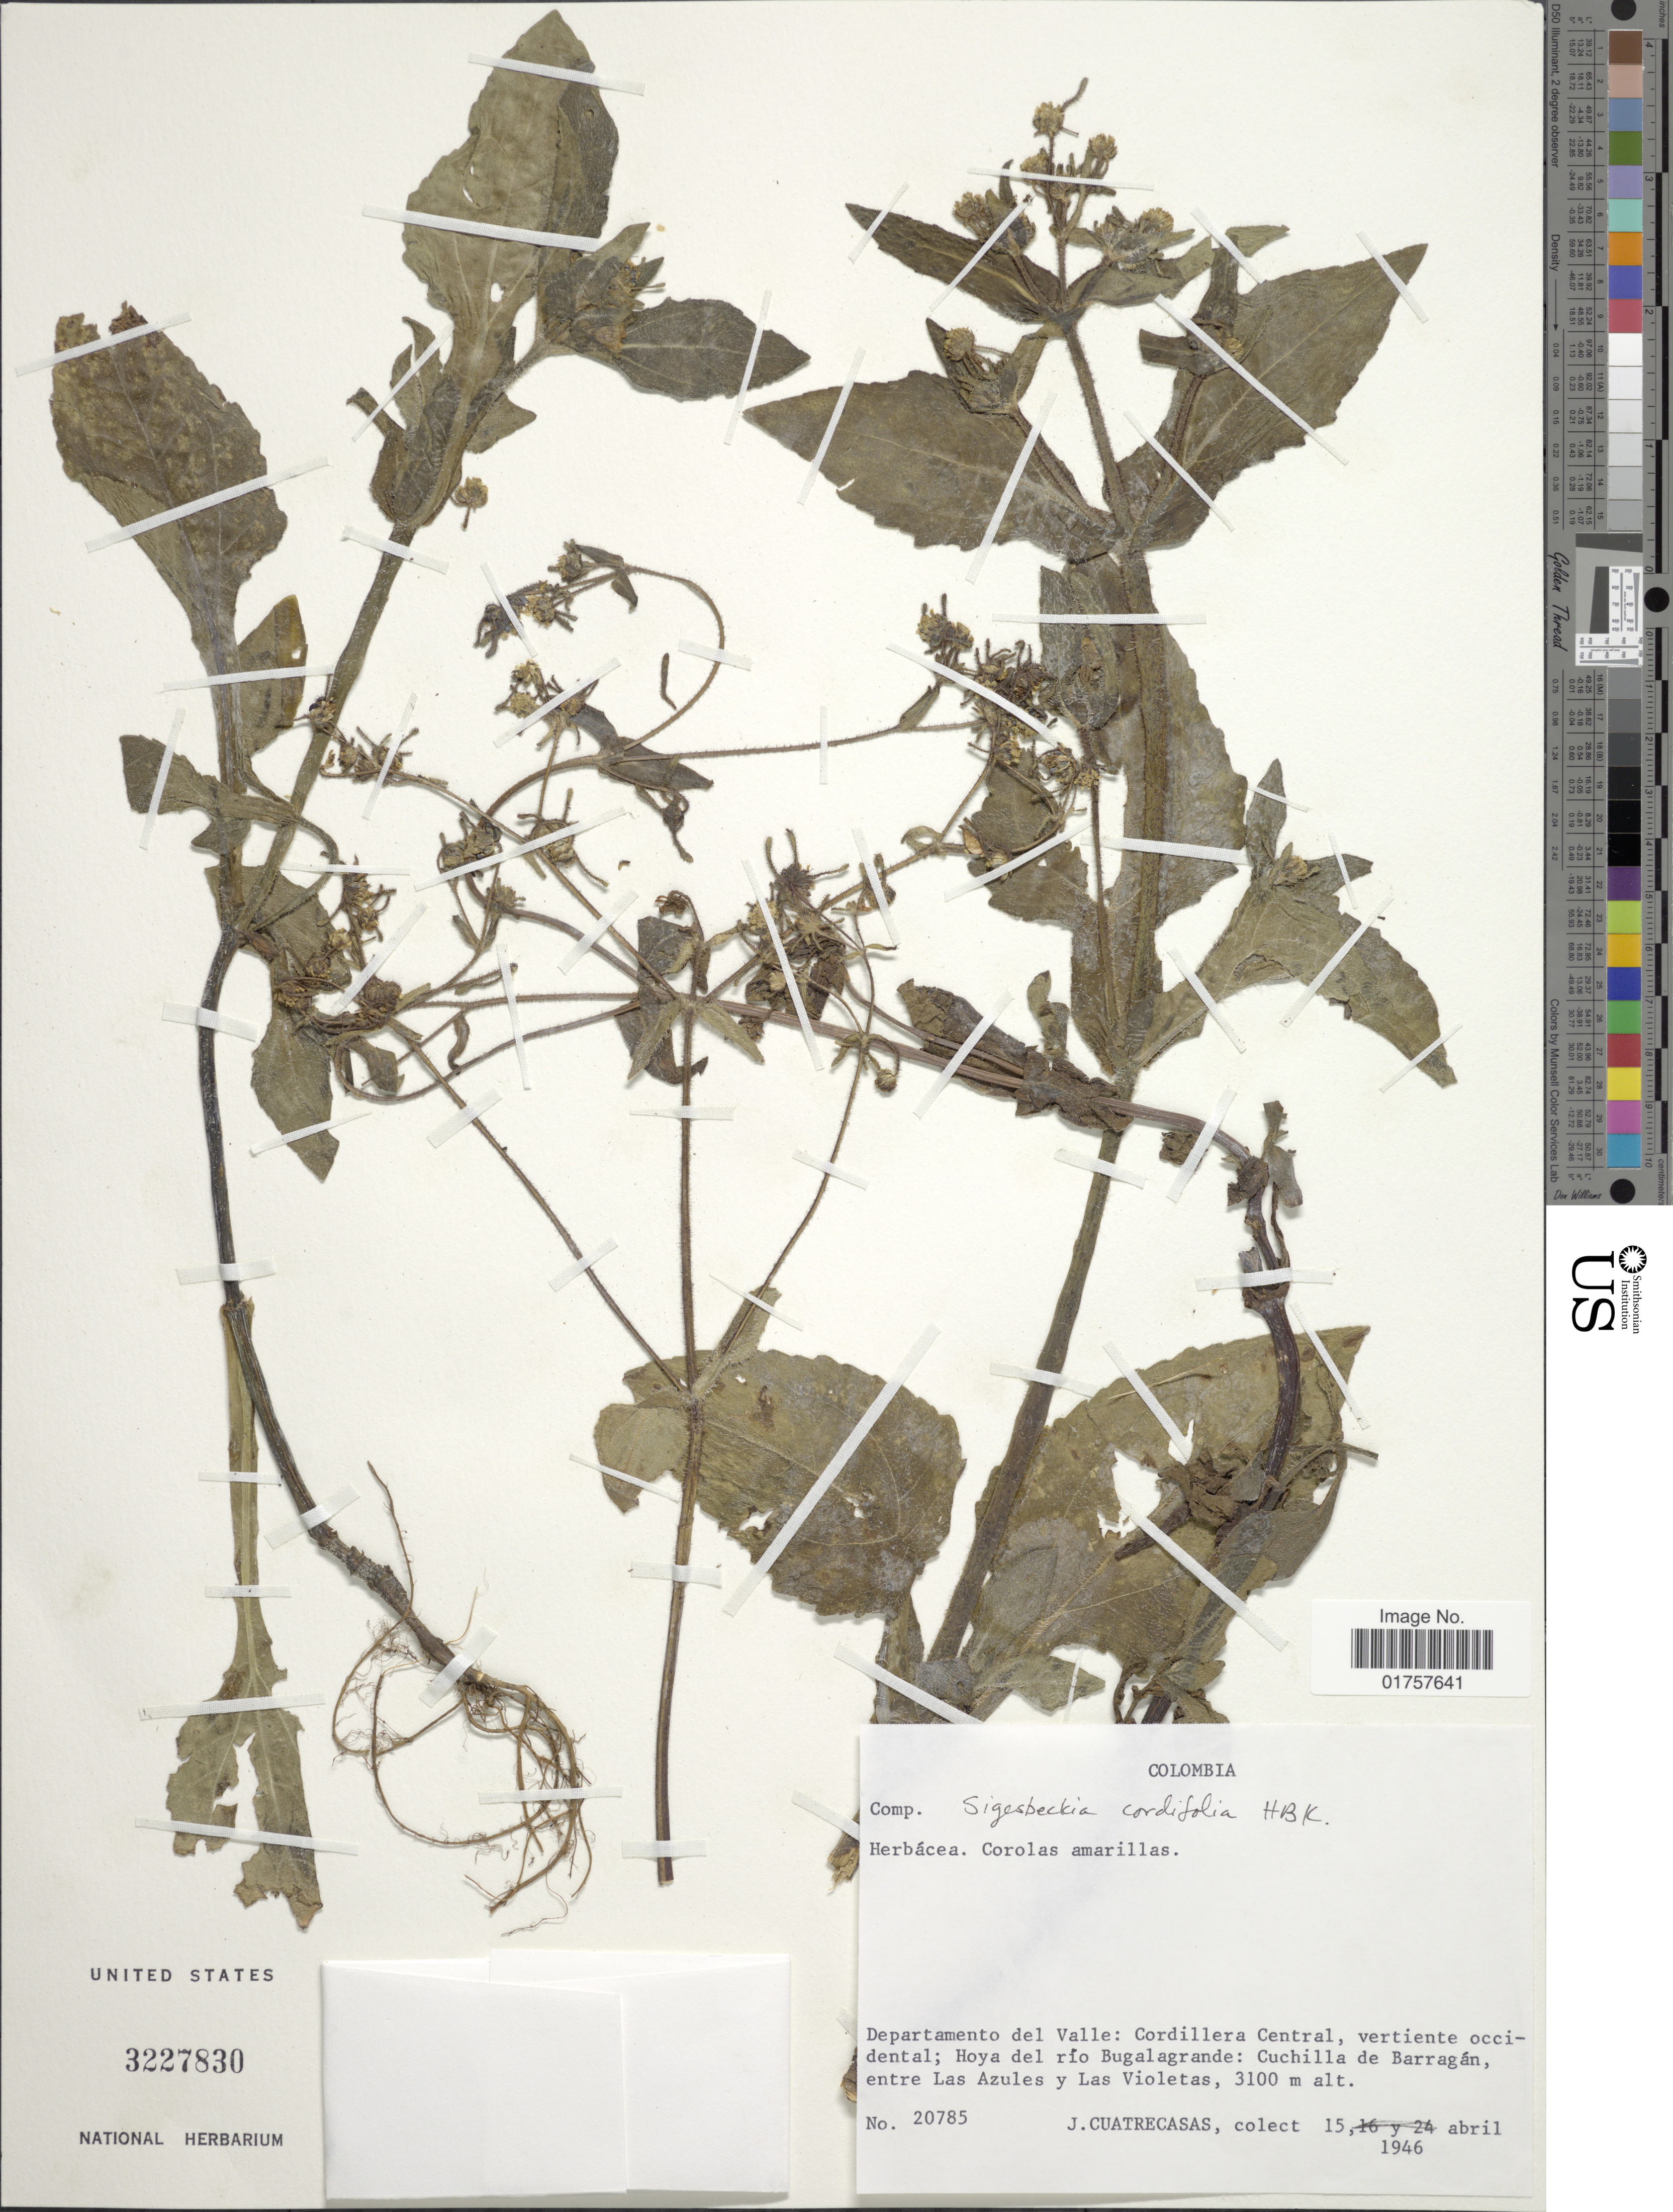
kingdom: Plantae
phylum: Tracheophyta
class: Magnoliopsida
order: Asterales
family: Asteraceae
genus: Sigesbeckia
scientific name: Sigesbeckia cordifolia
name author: Kunth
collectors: J. Cuatrecasas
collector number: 20785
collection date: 1946-04-15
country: Colombia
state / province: Valle del Cauca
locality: Departamento del Valle: Cordillera Central, vertiente occidental; Hoya del rio Bugalagrande: Cuchilla de Barragán, entre Las Azules y Las Violetas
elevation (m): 3100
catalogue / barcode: US 3227830